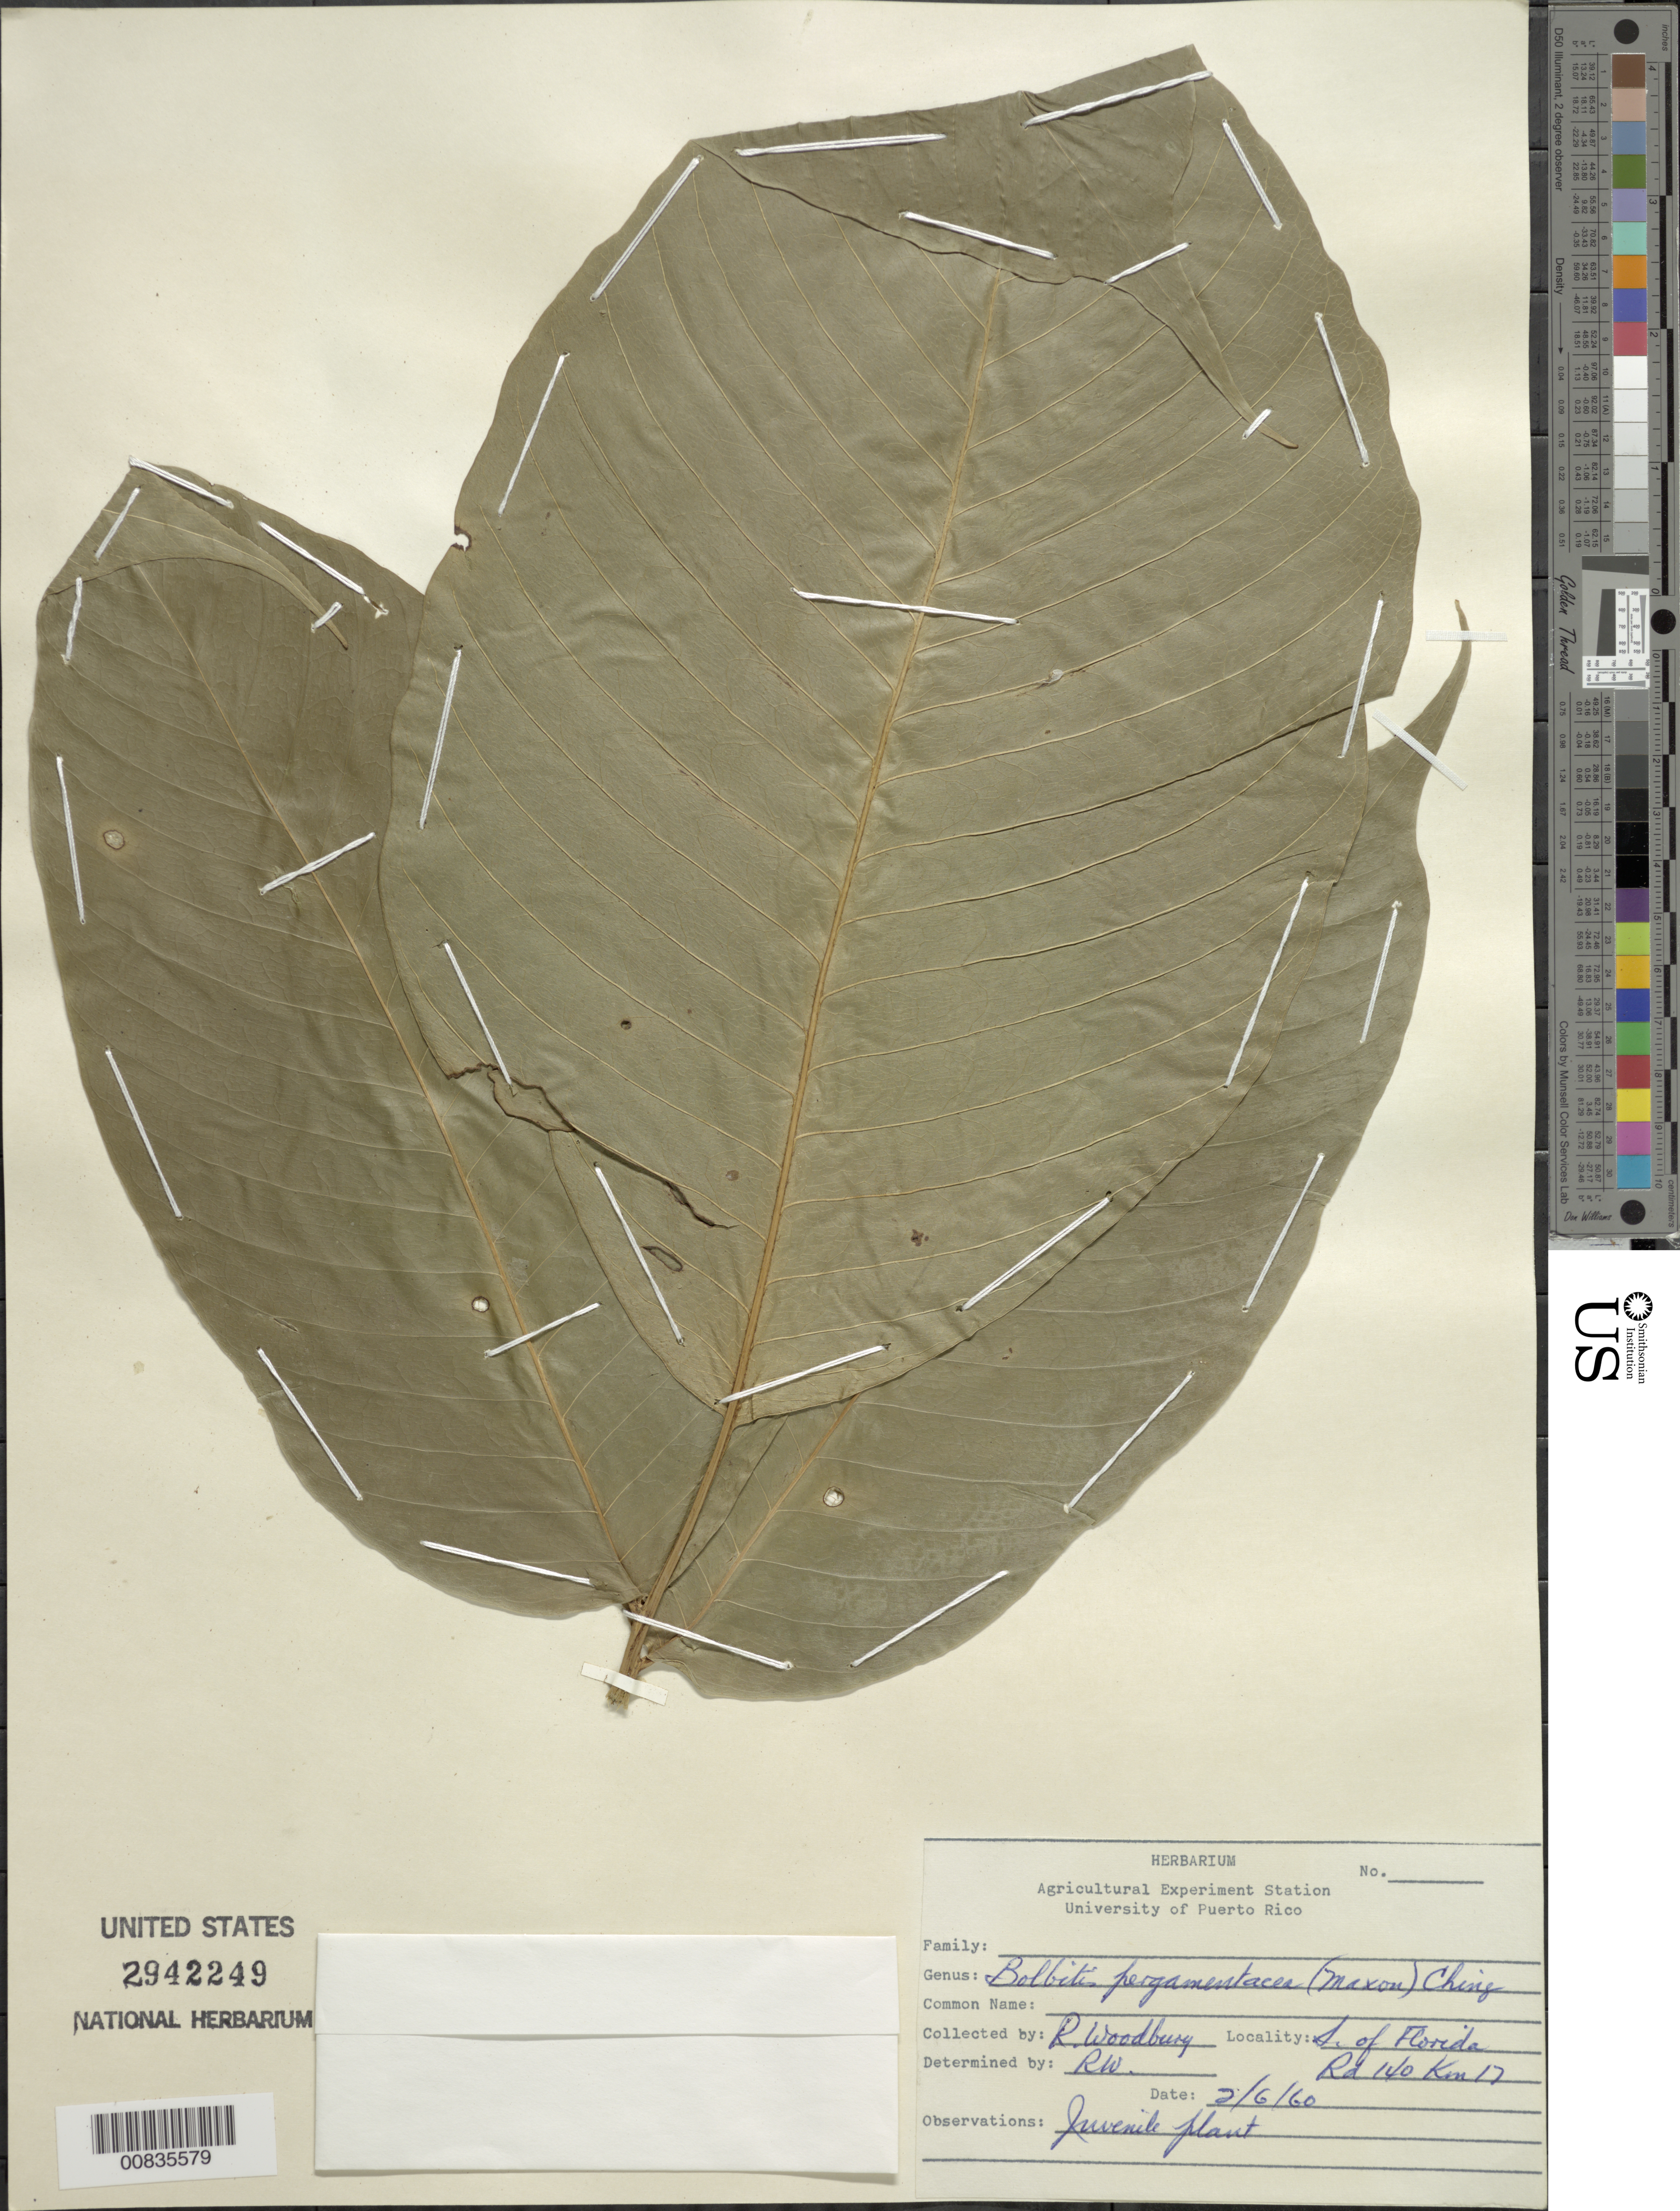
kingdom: Plantae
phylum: Tracheophyta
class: Polypodiopsida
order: Polypodiales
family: Dryopteridaceae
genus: Mickelia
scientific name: Mickelia pergamentacea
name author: (Maxon) R.C. Moran et al.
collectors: R. O. Woodbury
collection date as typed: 02 Jun 1960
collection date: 1960-06-02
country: Puerto Rico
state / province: Florida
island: Puerto Rico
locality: Florida, S of on Rd. 140, km 17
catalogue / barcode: US 2942249